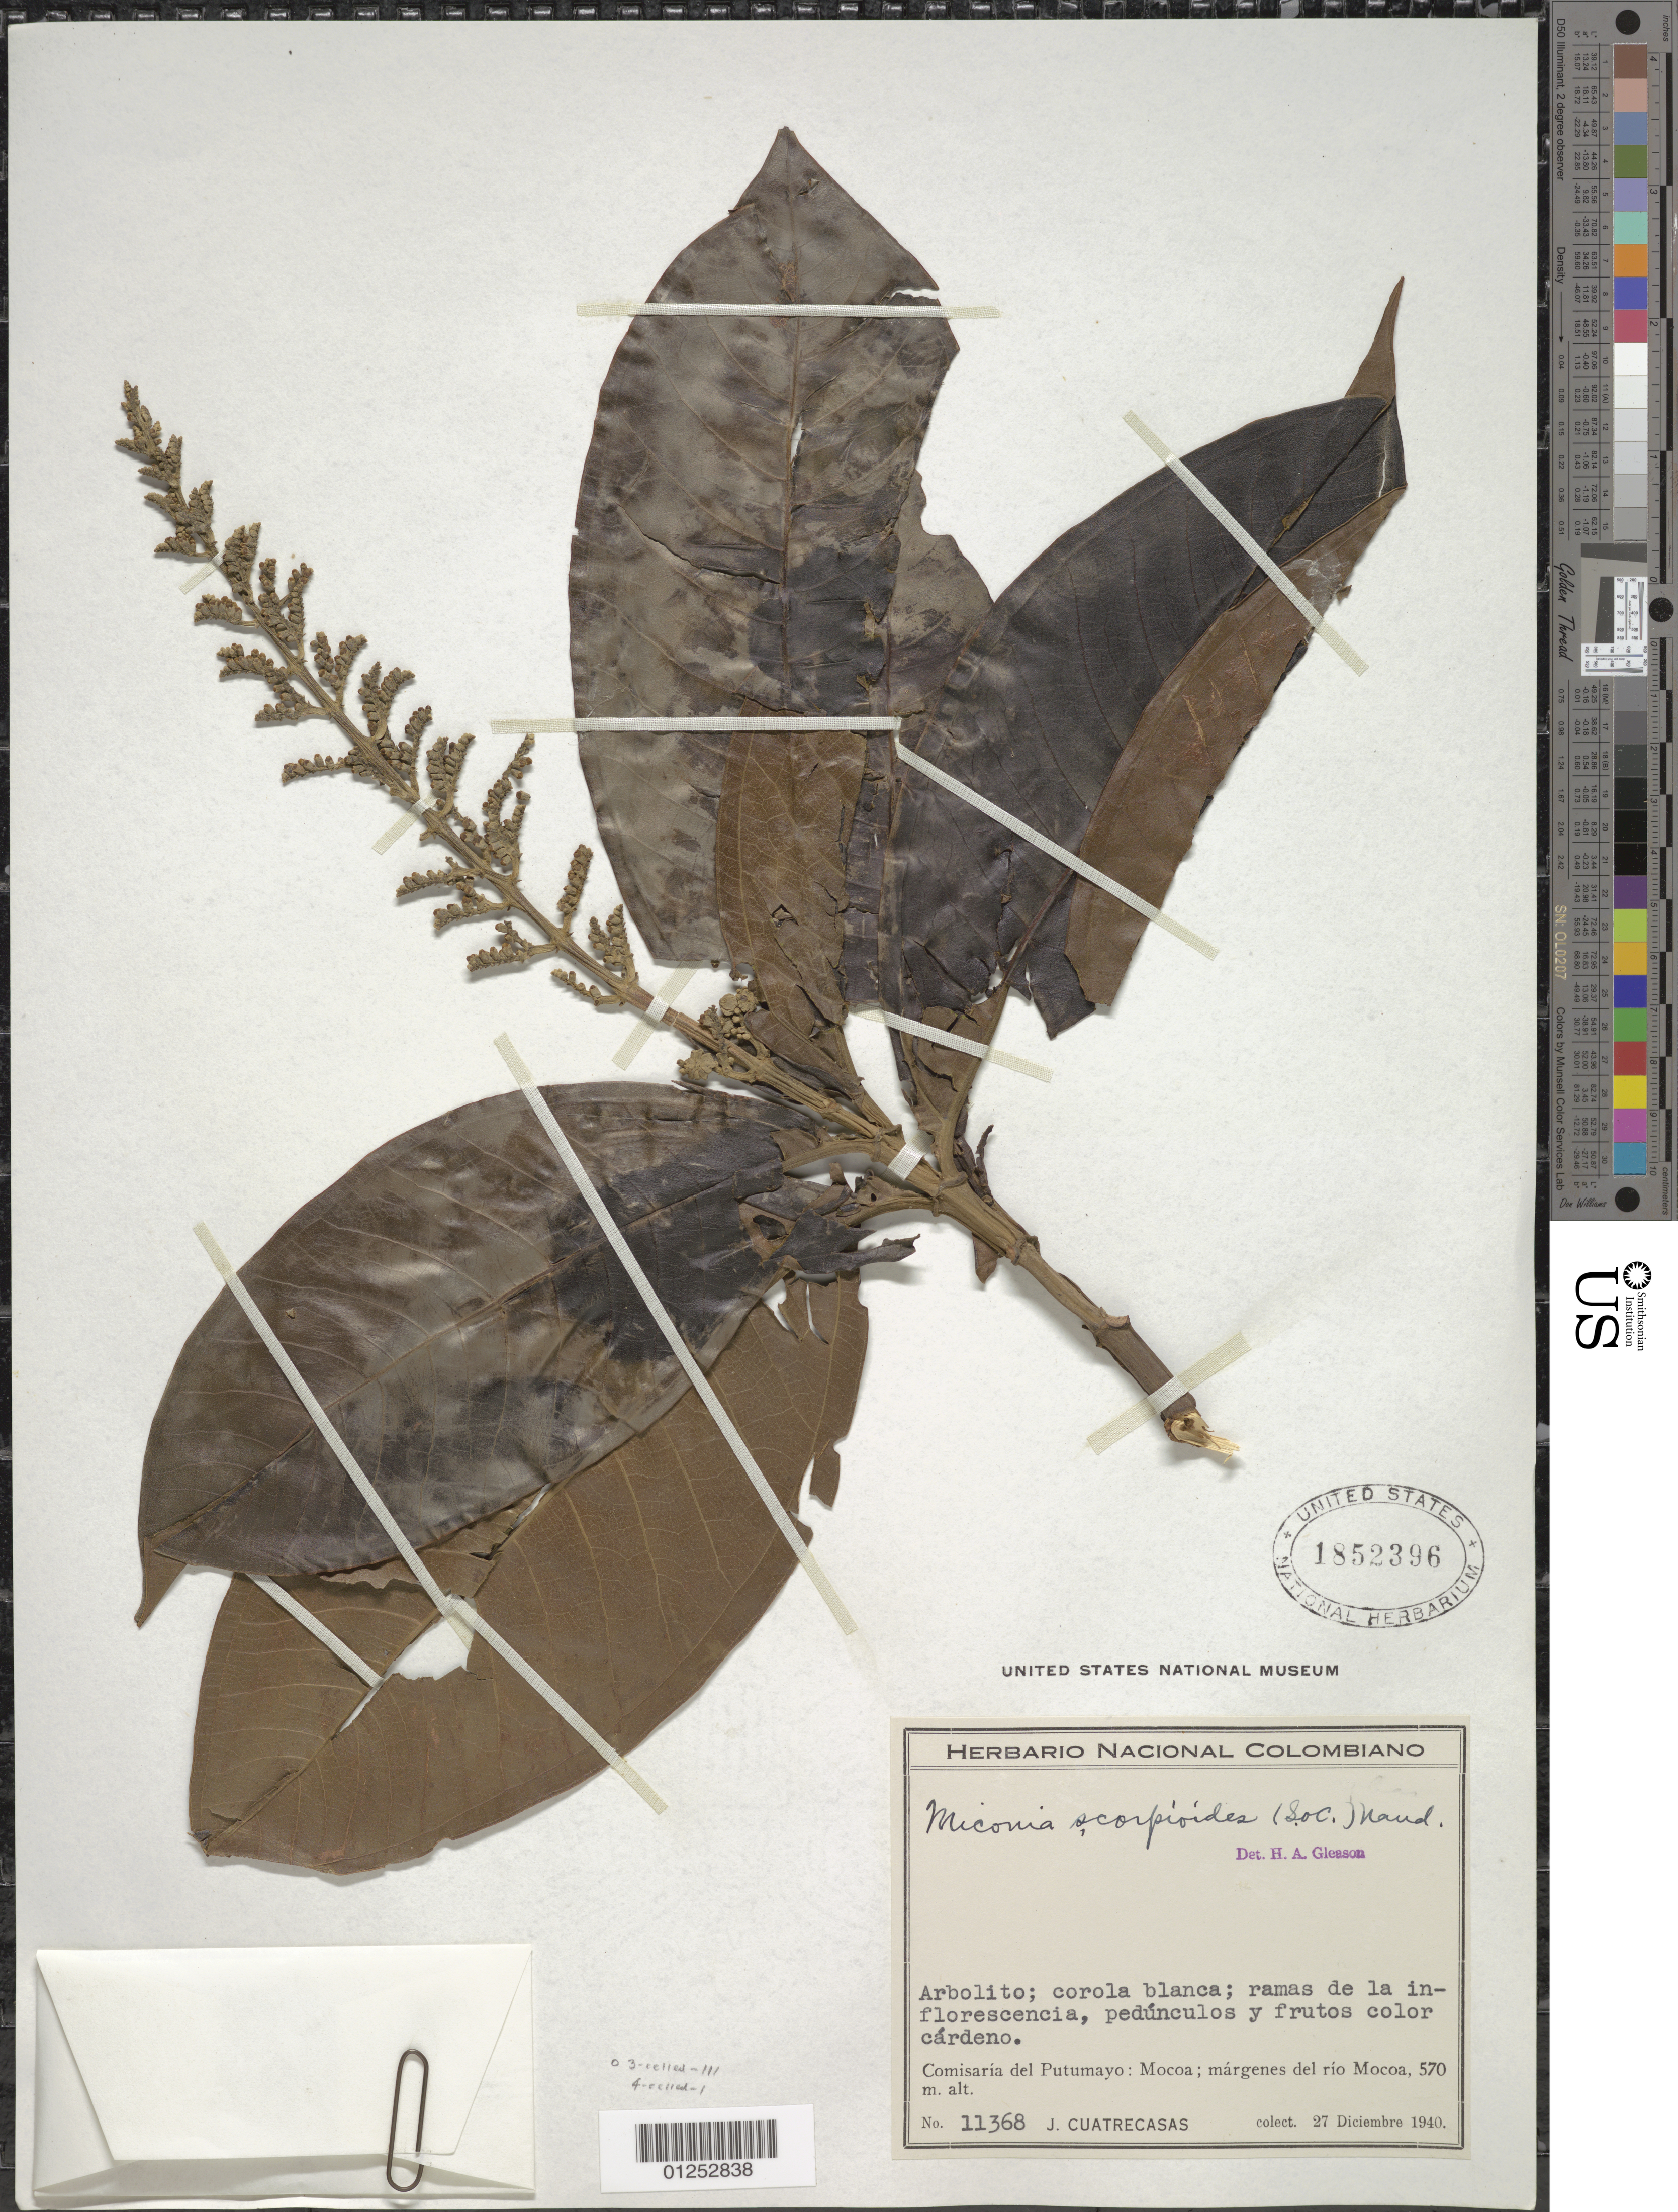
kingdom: Plantae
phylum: Tracheophyta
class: Magnoliopsida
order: Myrtales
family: Melastomataceae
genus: Miconia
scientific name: Miconia trinervia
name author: (Sw.) D. Don ex Loudon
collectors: J. Cuatrecasas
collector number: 11368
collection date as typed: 27 Dec 1940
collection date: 1940-12-27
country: Colombia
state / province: Putumayo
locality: Mocoa, Margenes del Rio Mocoa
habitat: Márgenes del río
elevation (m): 570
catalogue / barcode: US 1852396